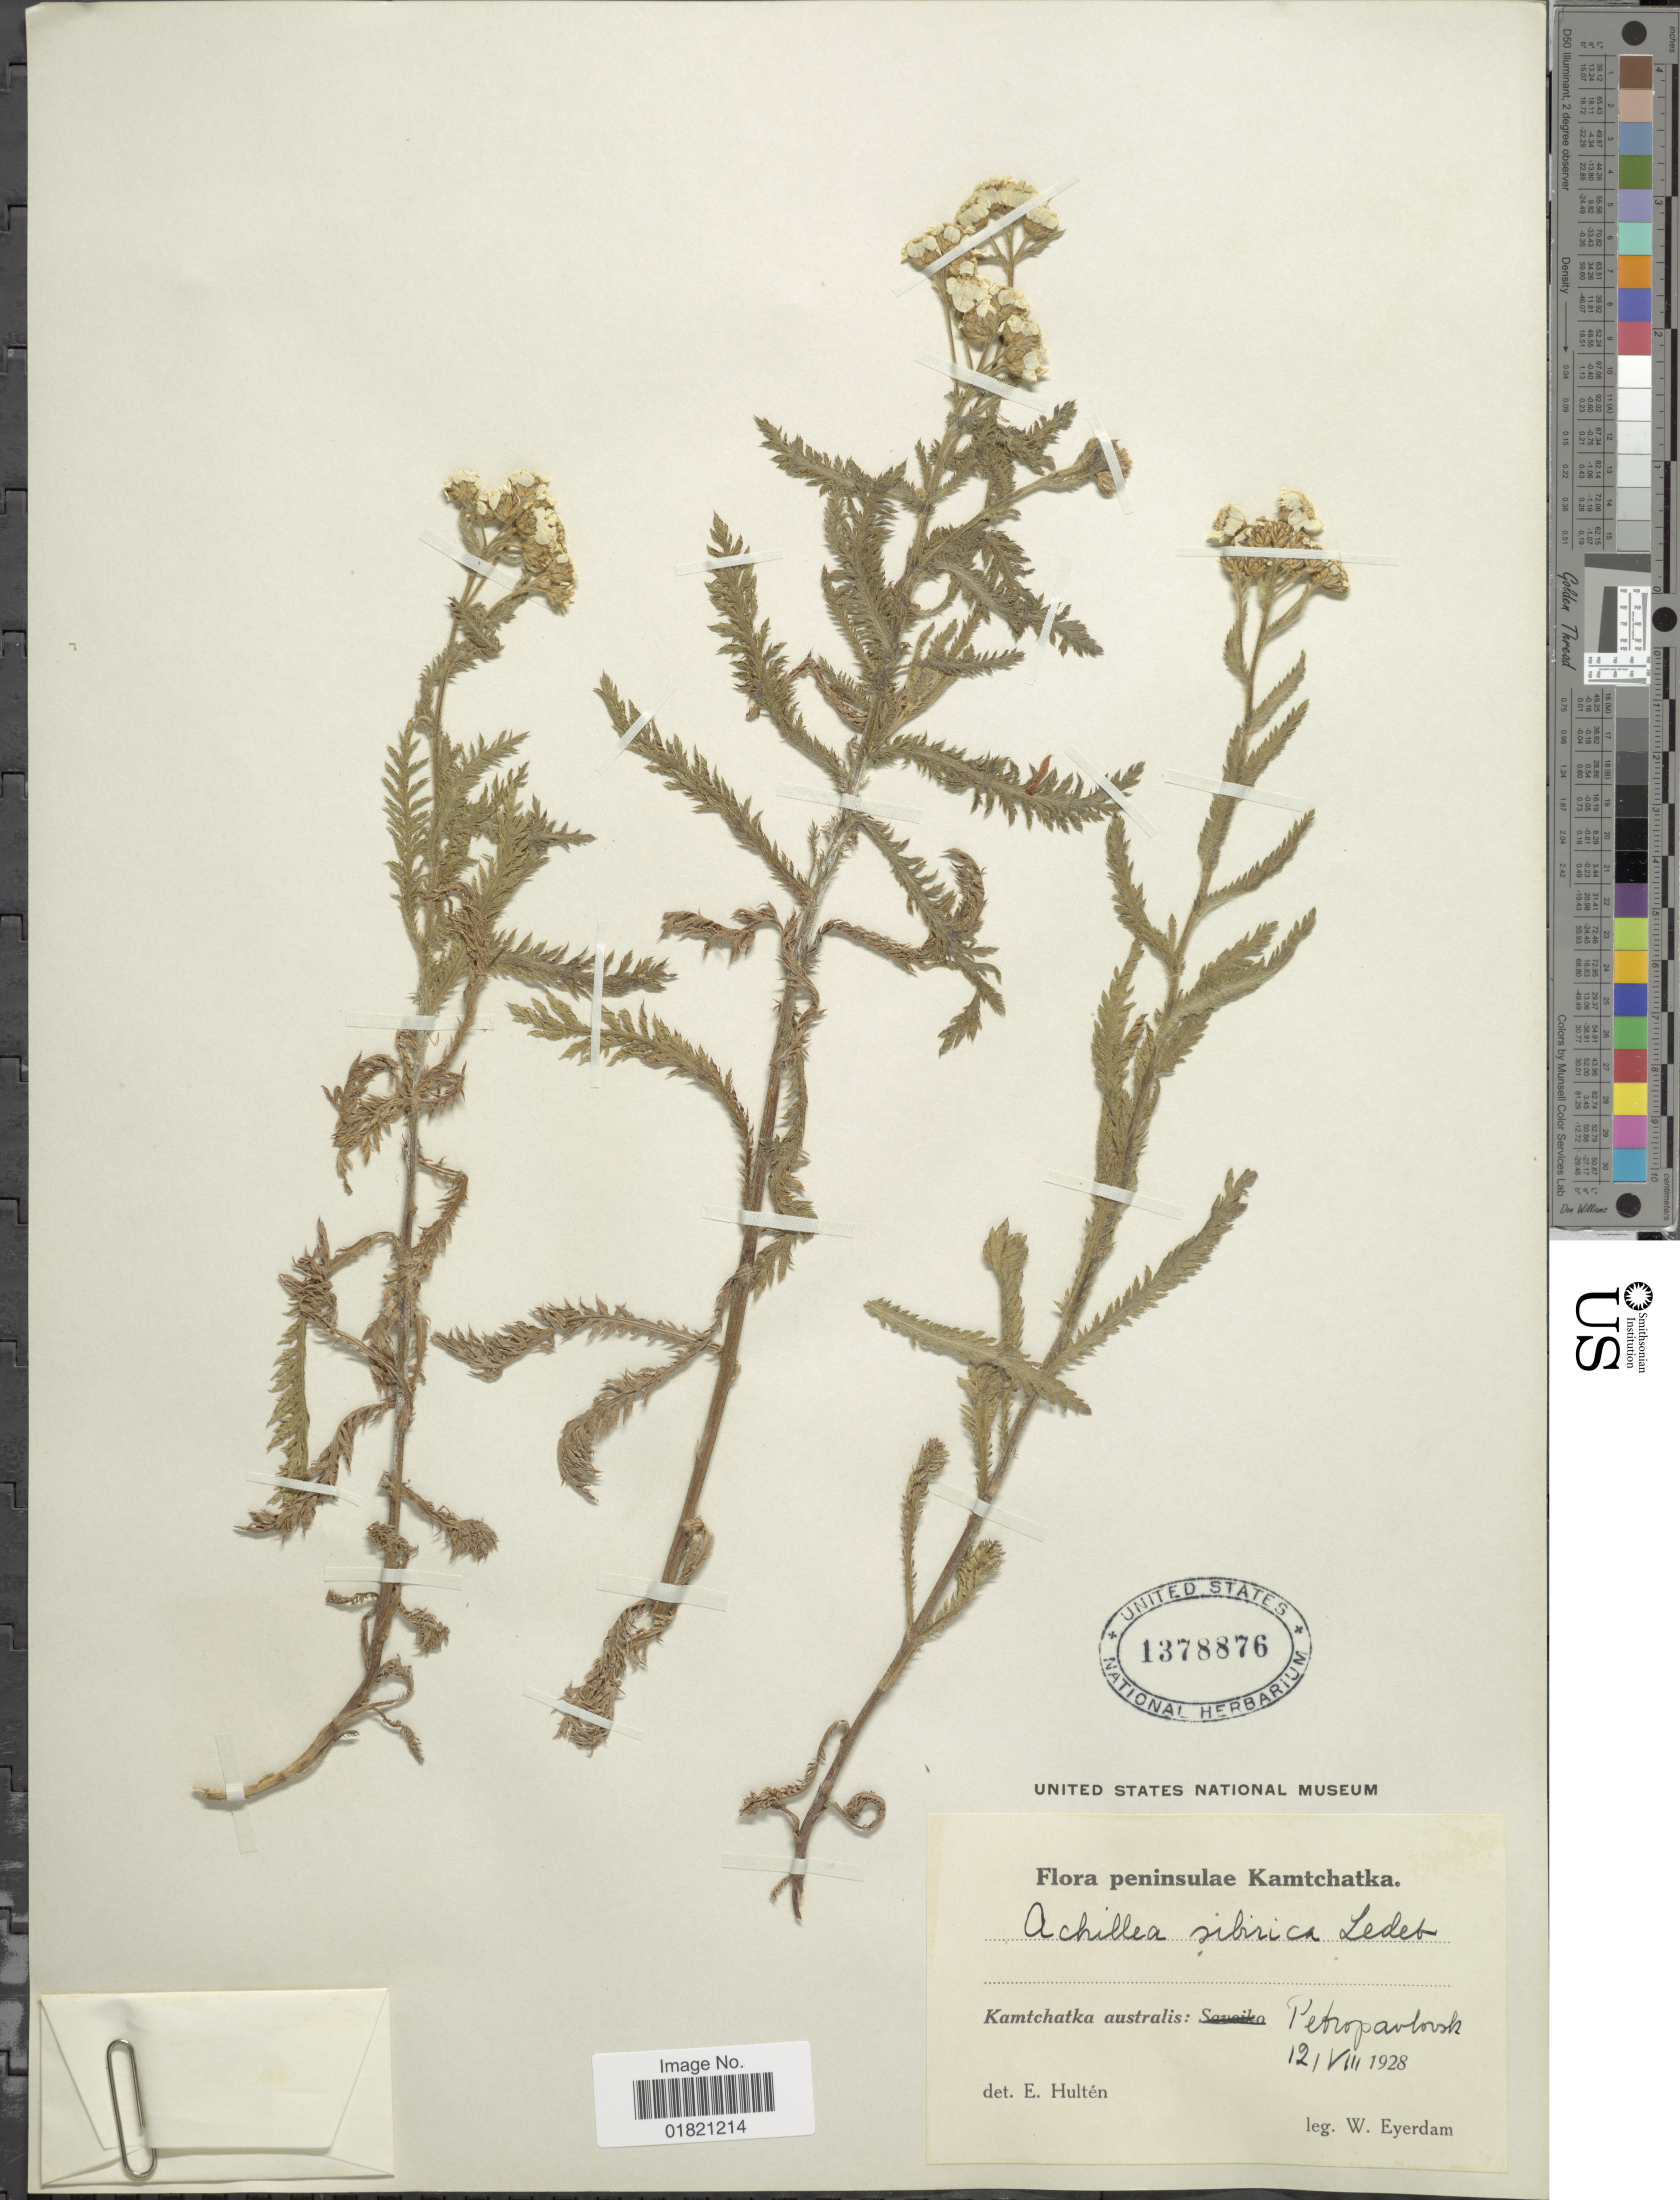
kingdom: Plantae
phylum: Tracheophyta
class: Magnoliopsida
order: Asterales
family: Asteraceae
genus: Achillea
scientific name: Achillea sibirica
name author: Ledeb.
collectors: W. J. Eyerdam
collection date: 1928-08-12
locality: Peninsulae Kamtchatka. Kamtchatka australis: Petropavlovsk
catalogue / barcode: US 1378876